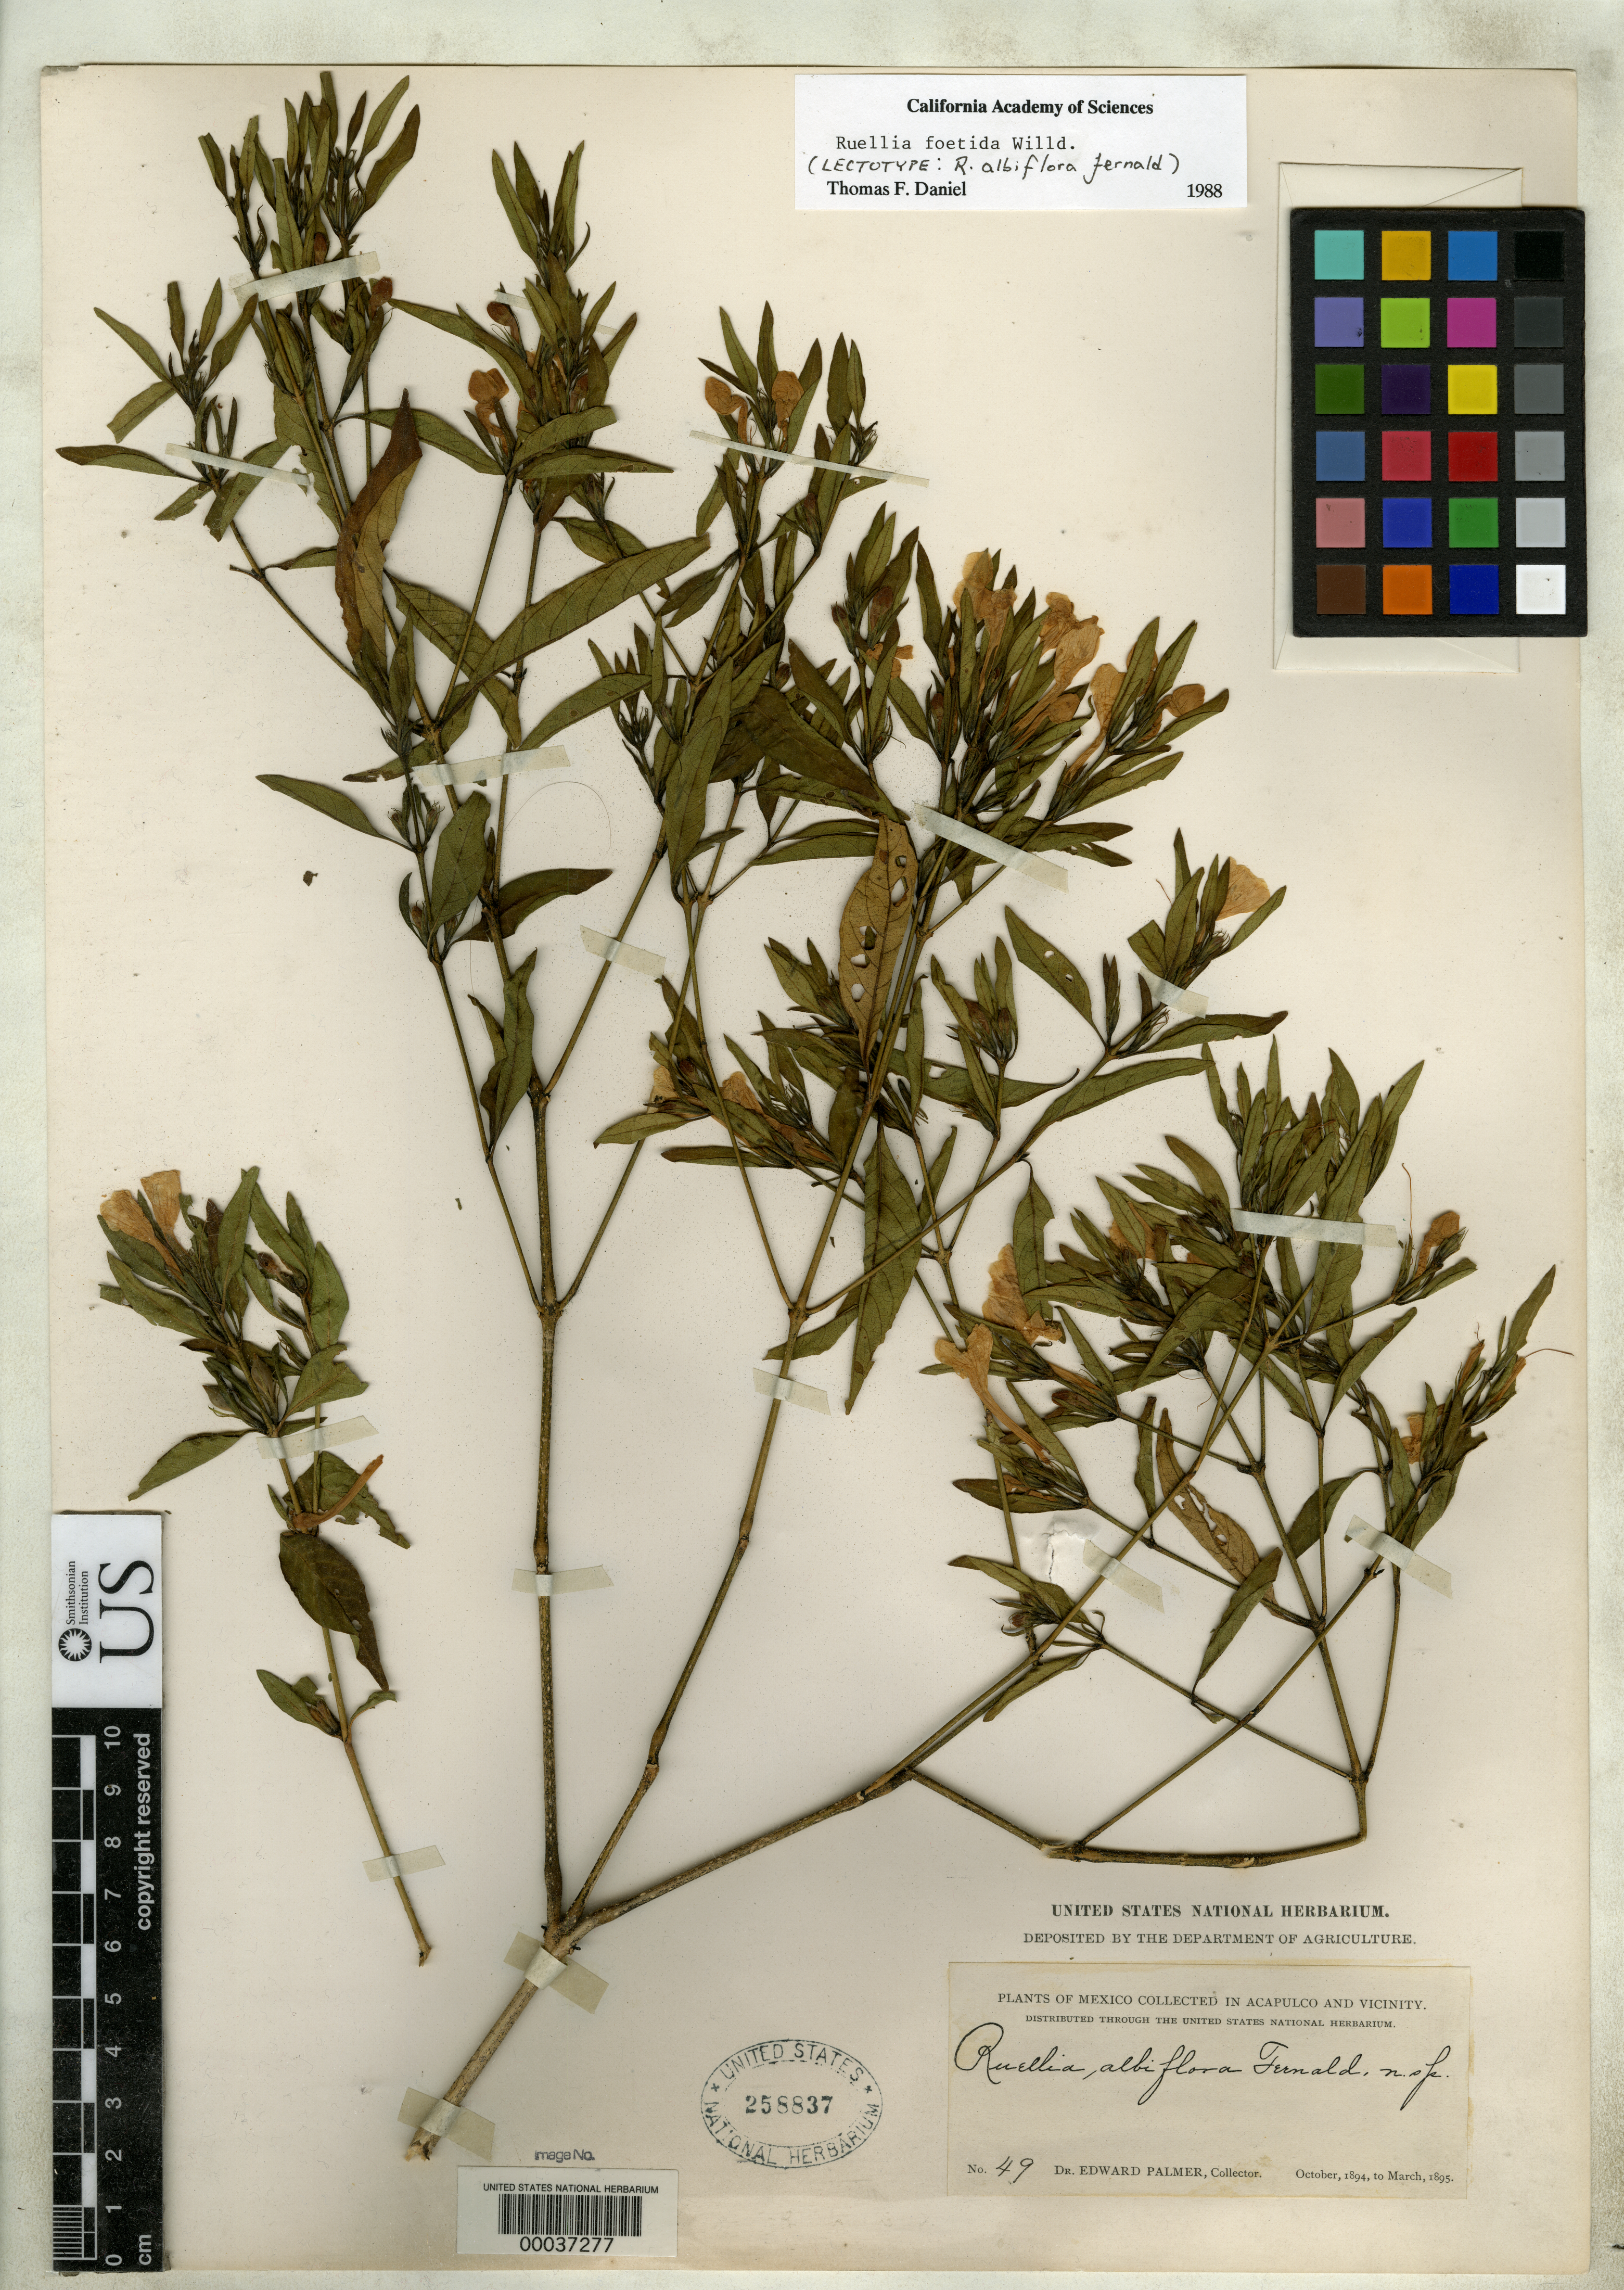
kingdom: Plantae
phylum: Tracheophyta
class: Magnoliopsida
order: Lamiales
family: Acanthaceae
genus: Ruellia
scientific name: Ruellia albiflora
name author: Fernald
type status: Lectotype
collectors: E. Palmer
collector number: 49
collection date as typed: Nov 1894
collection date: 1894-11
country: Mexico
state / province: Guerrero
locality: Acapulco.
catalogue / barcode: US 258837